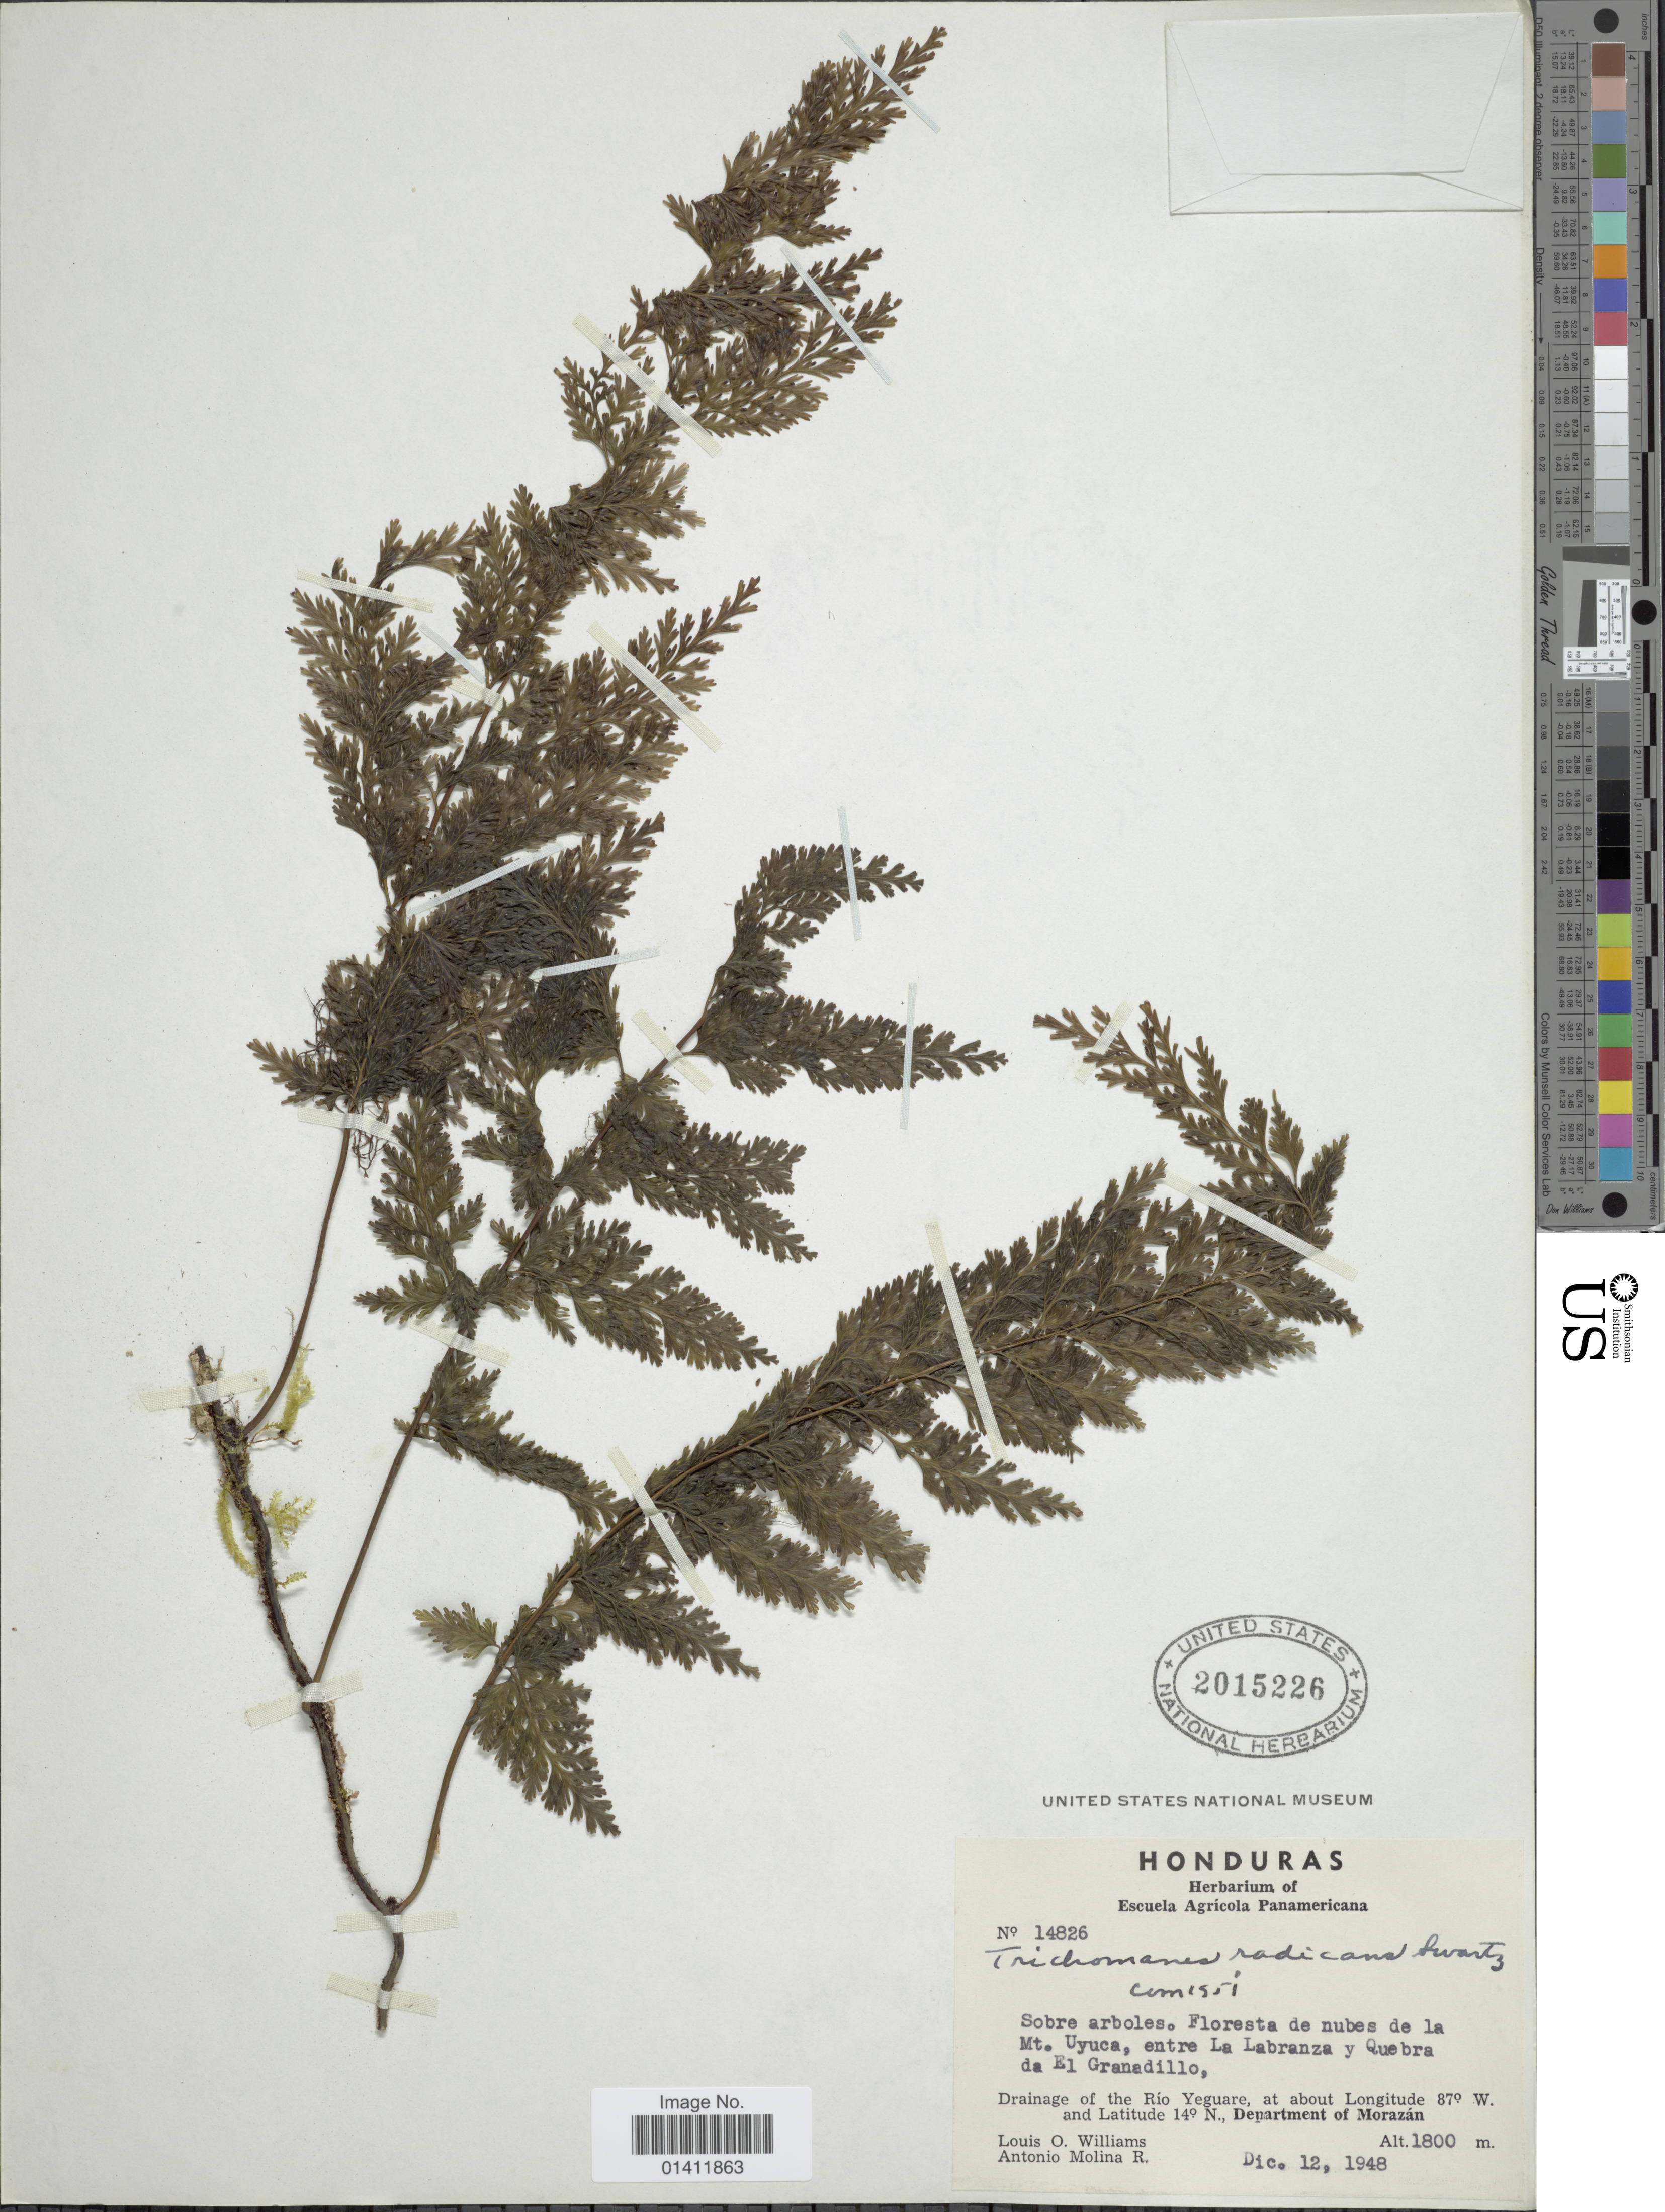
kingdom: Plantae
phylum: Tracheophyta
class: Polypodiopsida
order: Hymenophyllales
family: Hymenophyllaceae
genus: Vandenboschia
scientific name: Vandenboschia radicans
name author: (Sw.) Copel.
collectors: L. O. Williams & A. Molina R.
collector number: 14826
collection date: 1948-12-21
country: Honduras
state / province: Fco. Morazán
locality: Drainage of the Rio Yeguare. Department of Morazan.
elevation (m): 1800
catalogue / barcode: US 2015226